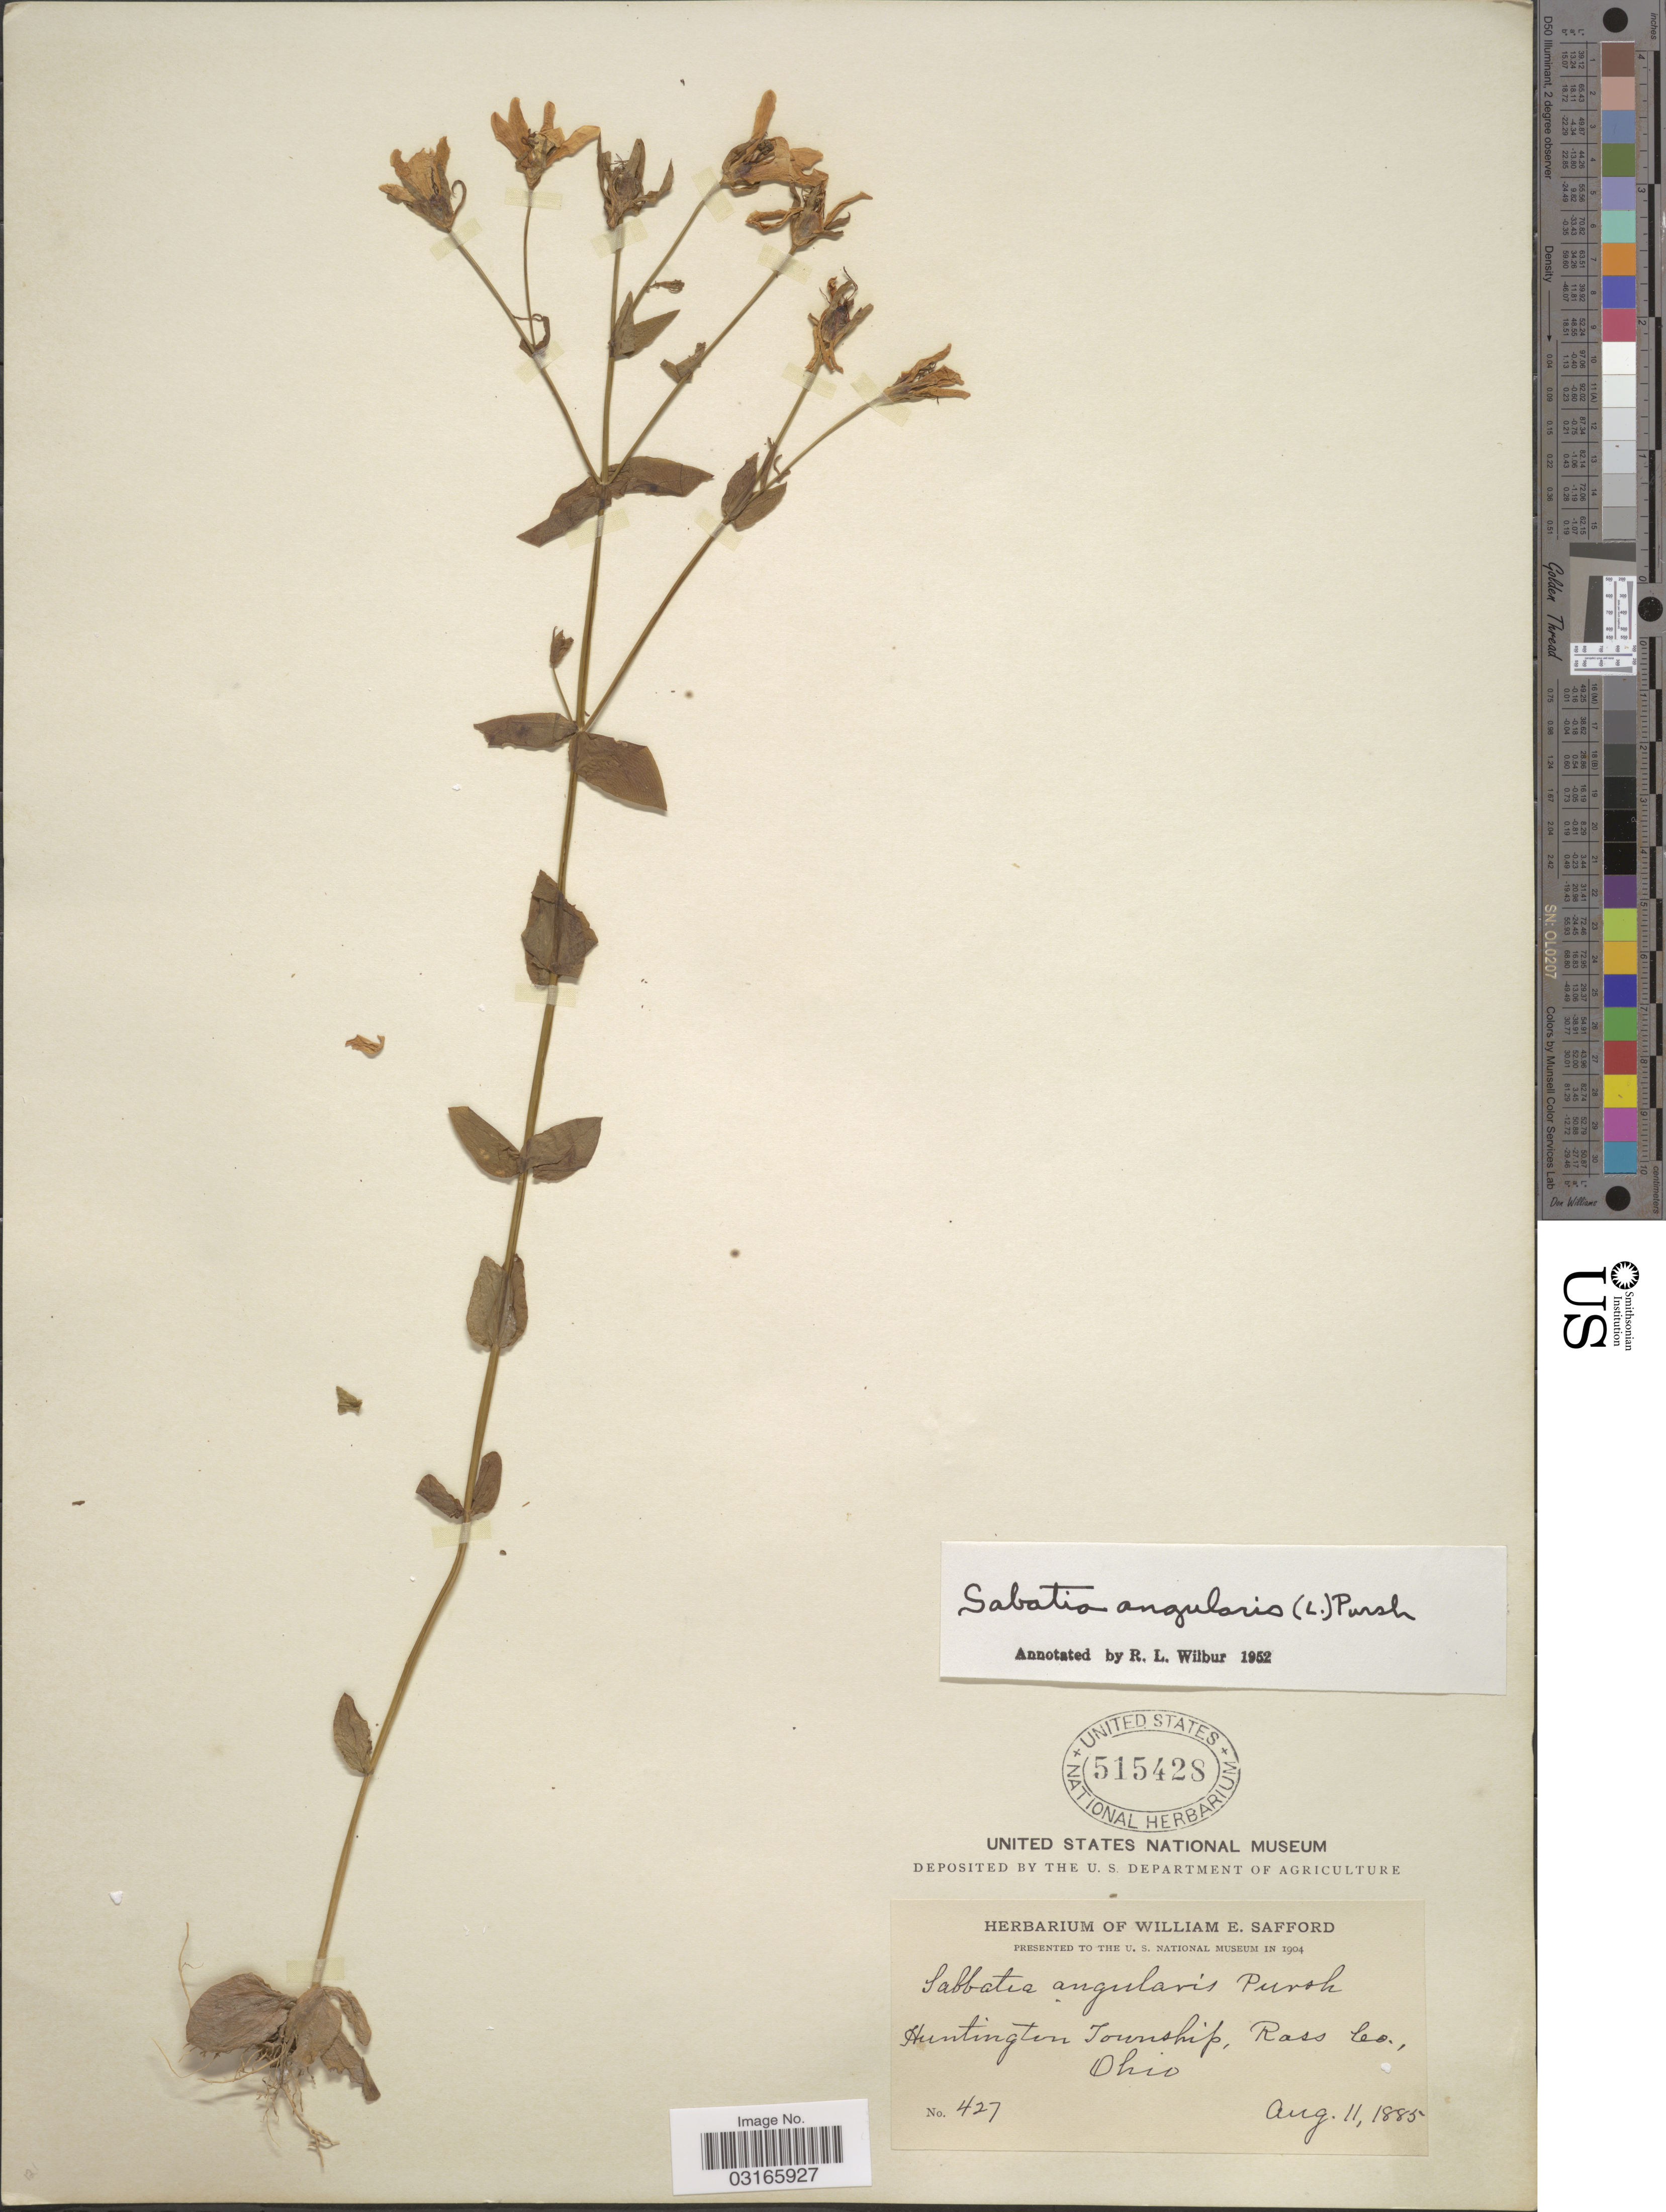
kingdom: Plantae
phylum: Tracheophyta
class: Magnoliopsida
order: Gentianales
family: Gentianaceae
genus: Sabatia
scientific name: Sabatia angularis (L.) Pursh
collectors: ex herb. W. E. Safford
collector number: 427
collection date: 1885-08-11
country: United States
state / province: Ohio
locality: Huntington Township, Rass Co.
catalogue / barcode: US 515428